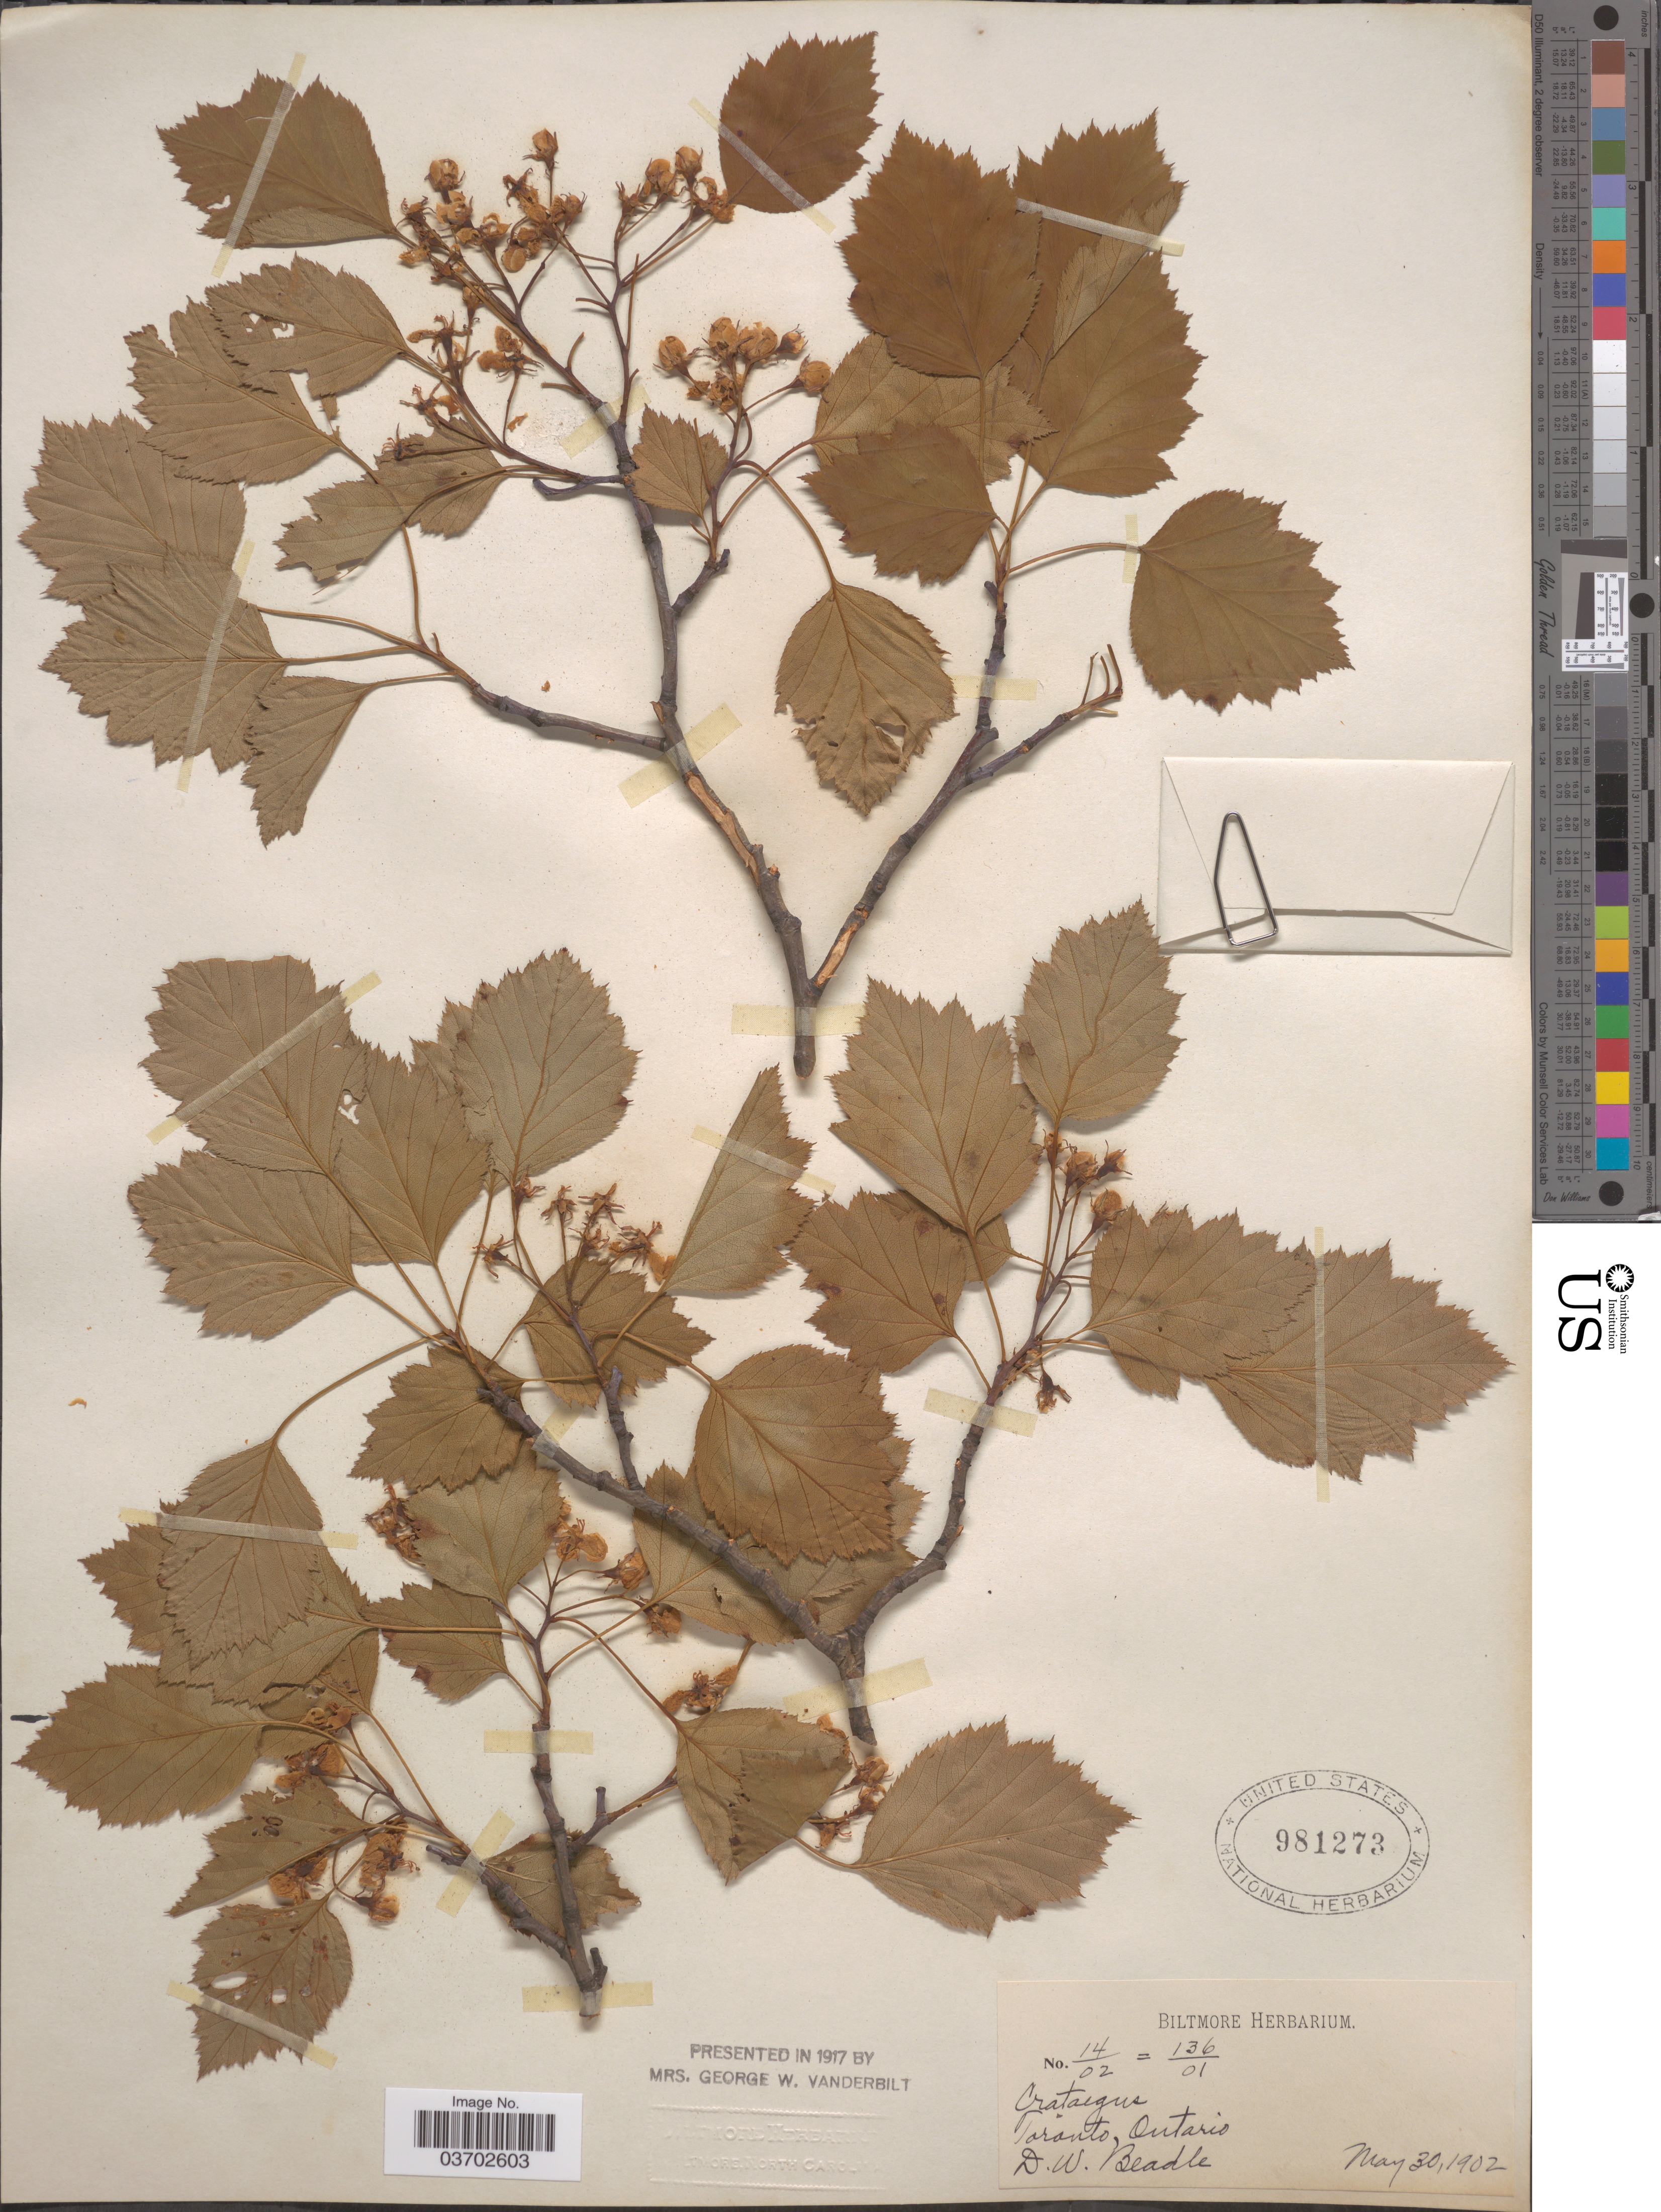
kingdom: Plantae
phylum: Tracheophyta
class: Magnoliopsida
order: Rosales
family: Rosaceae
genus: Crataegus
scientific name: Crataegus sp.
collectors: D. Beadle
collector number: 14/02=136/01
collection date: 1902-05-30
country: Canada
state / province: Ontario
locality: Toronto.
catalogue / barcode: US 981273